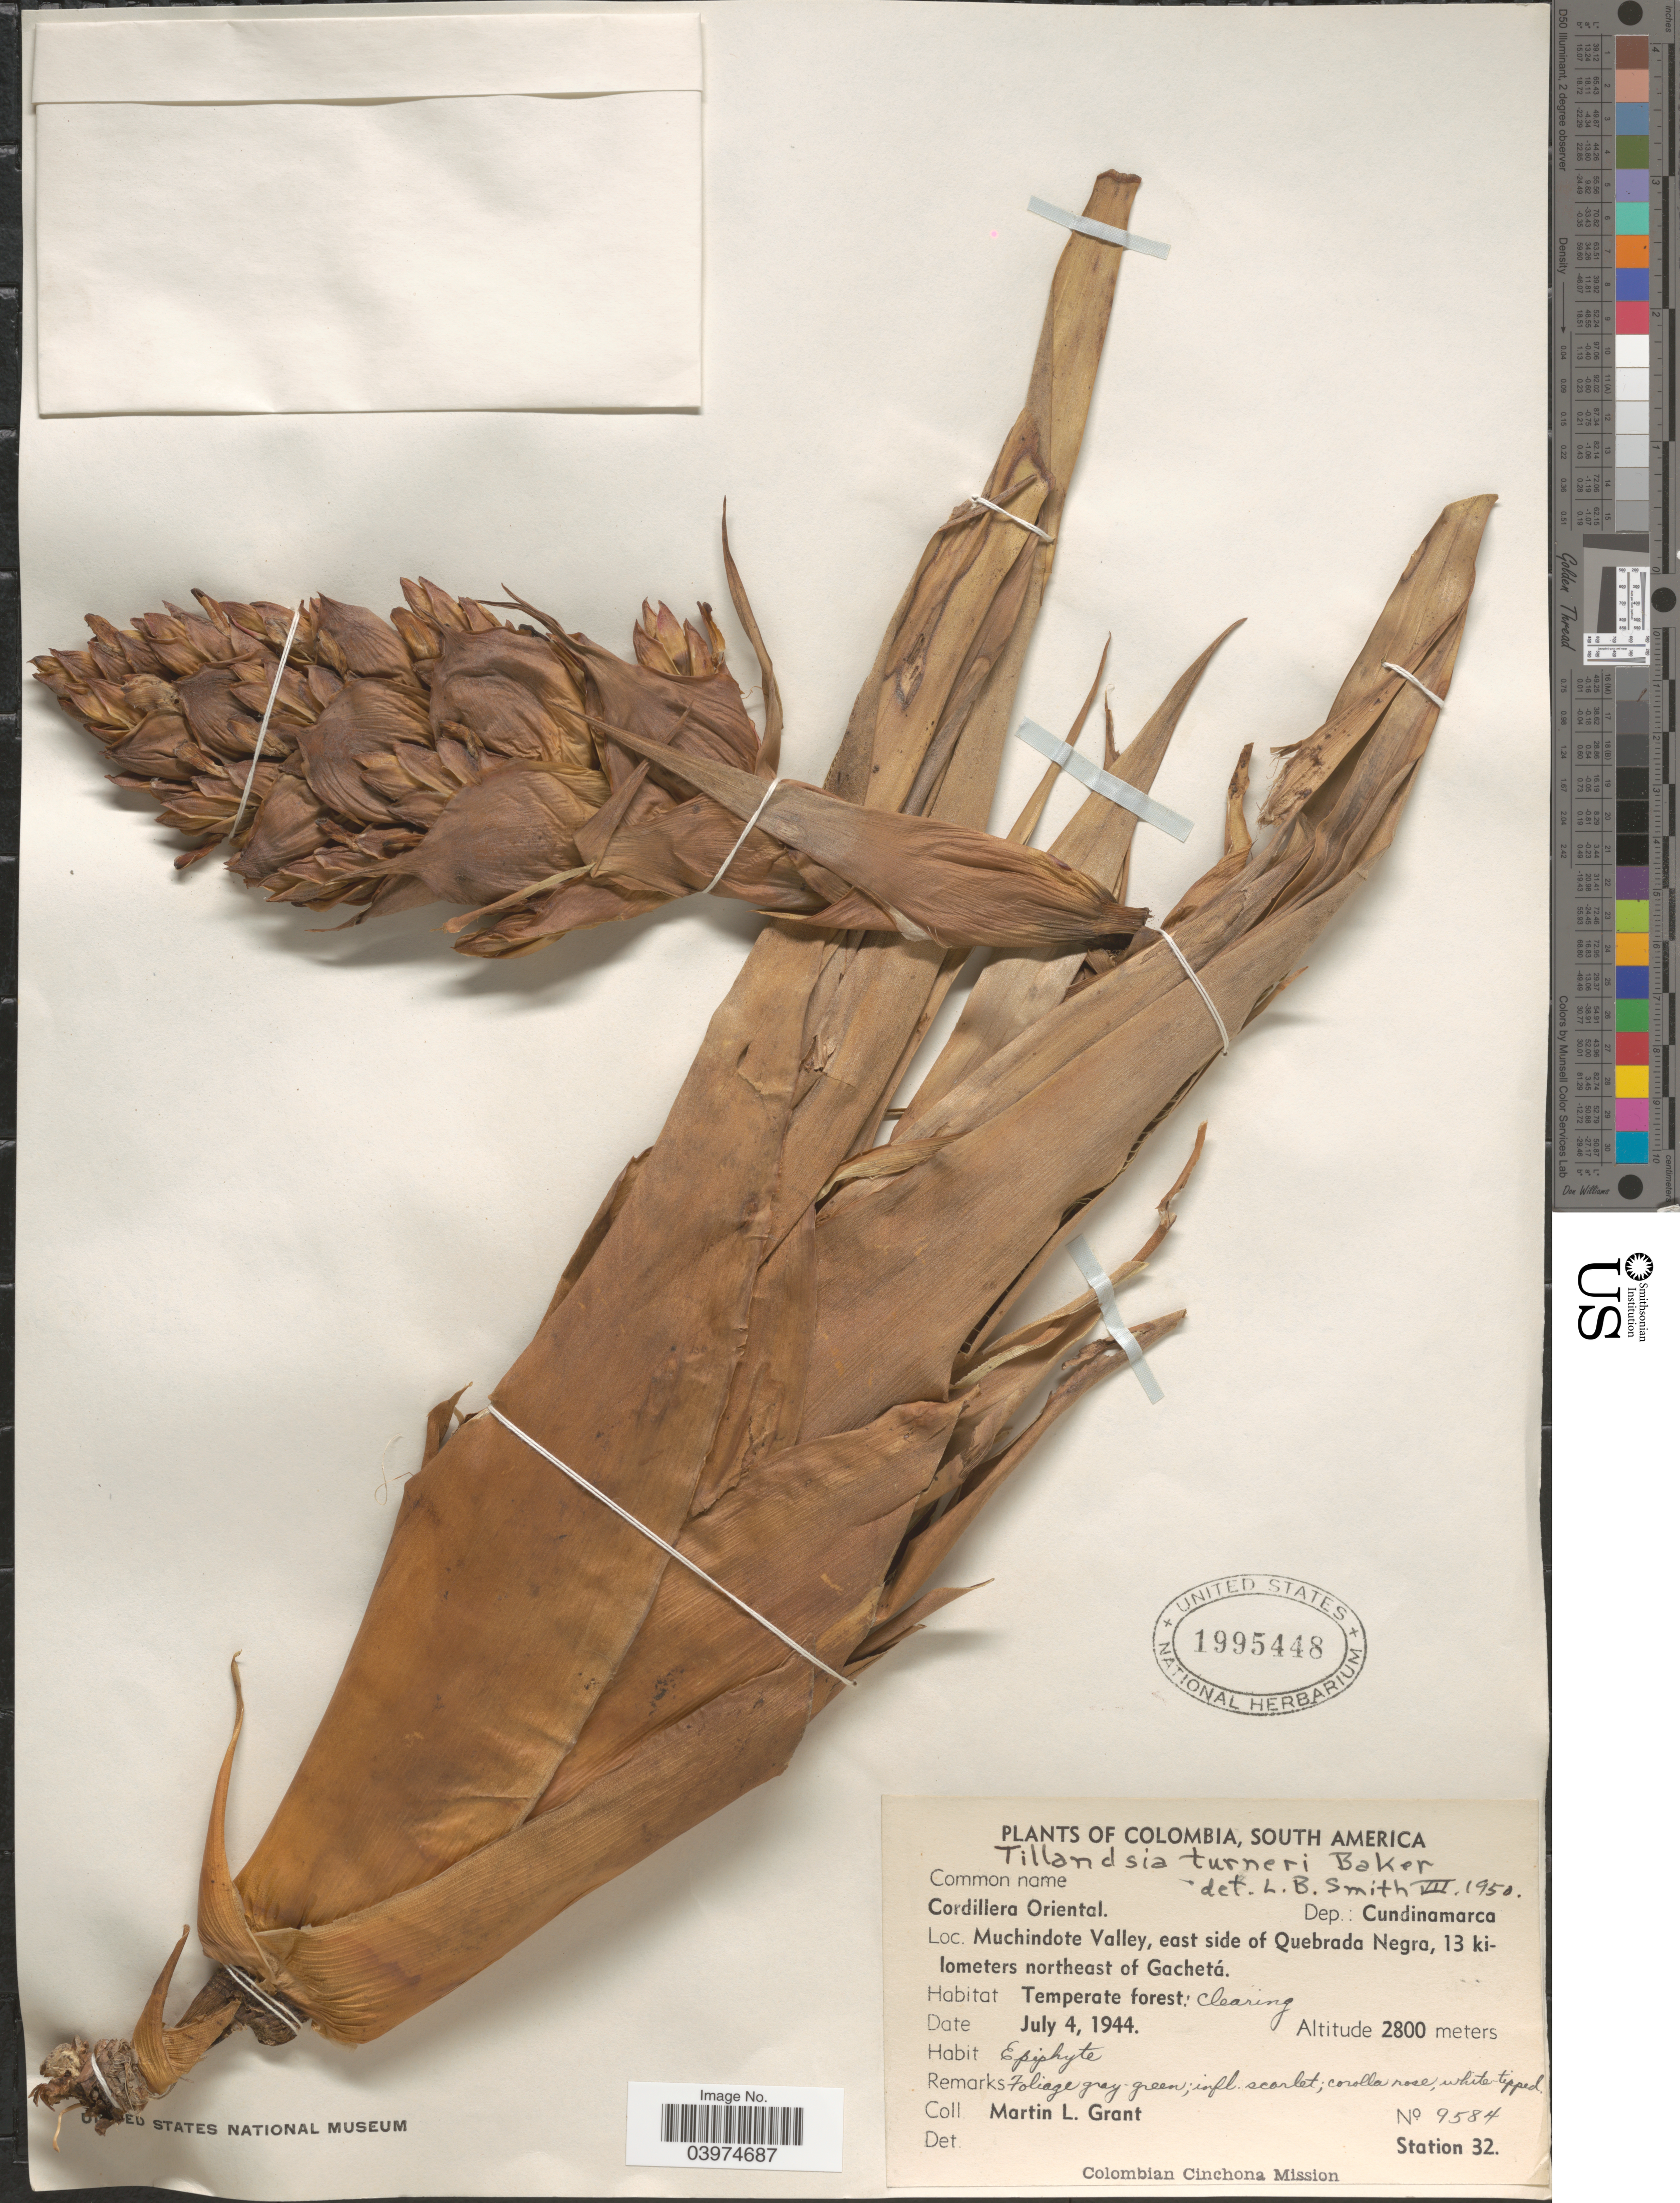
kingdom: Plantae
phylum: Tracheophyta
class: Liliopsida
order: Poales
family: Bromeliaceae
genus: Tillandsia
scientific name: Tillandsia turneri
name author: Baker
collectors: M. L. Grant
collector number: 9584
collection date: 1944-07-04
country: Colombia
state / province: Cundinamarca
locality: Cordillera Oriental. Dep.: Cundinamarca. Muchindote Valley, west side of Quebrada Negra, 13 kilometers northeast of Gachetá. Station 32.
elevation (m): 2800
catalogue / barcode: US 1995448